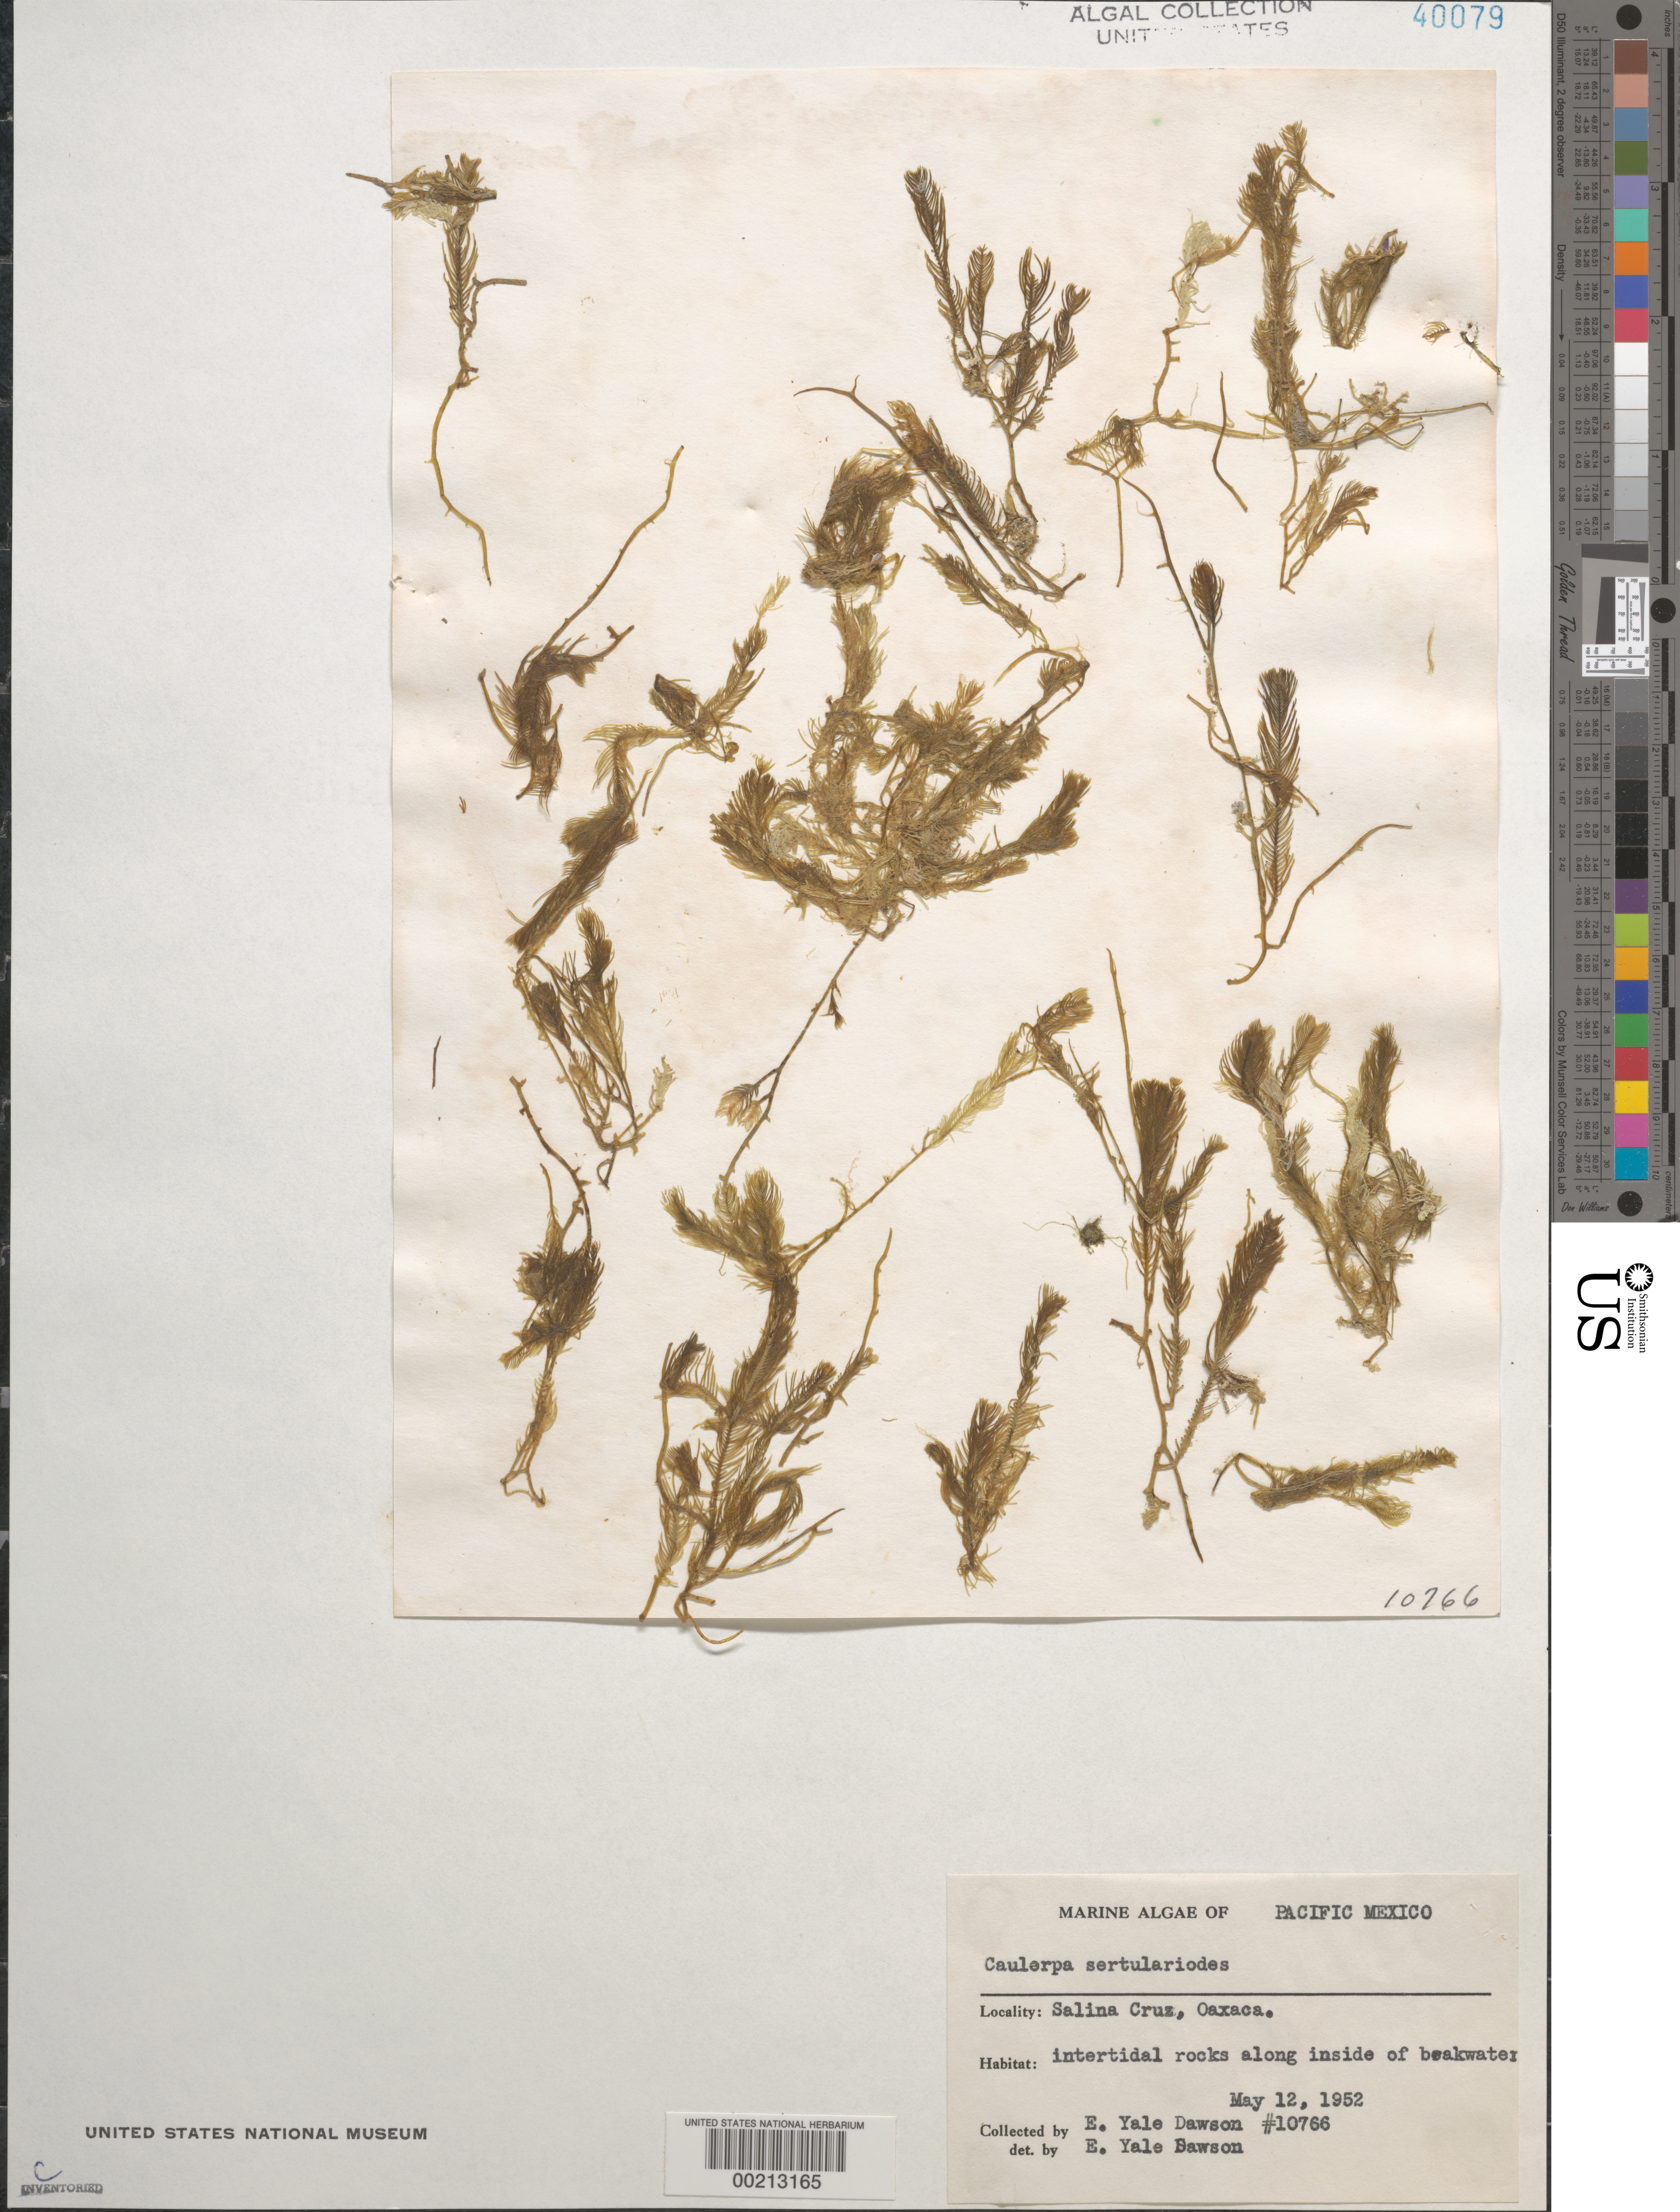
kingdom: Plantae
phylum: Chlorophyta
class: Ulvophyceae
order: Bryopsidales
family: Caulerpaceae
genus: Caulerpa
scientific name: Caulerpa sertularioides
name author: (S.G. Gmel.) M. Howe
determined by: Dawson, E. Y.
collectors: E. Y. Dawson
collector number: EYD 10766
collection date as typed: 12 May 1952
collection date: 1952-05-12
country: Mexico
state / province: Oaxaca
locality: Salina Cruz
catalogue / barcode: US 40079